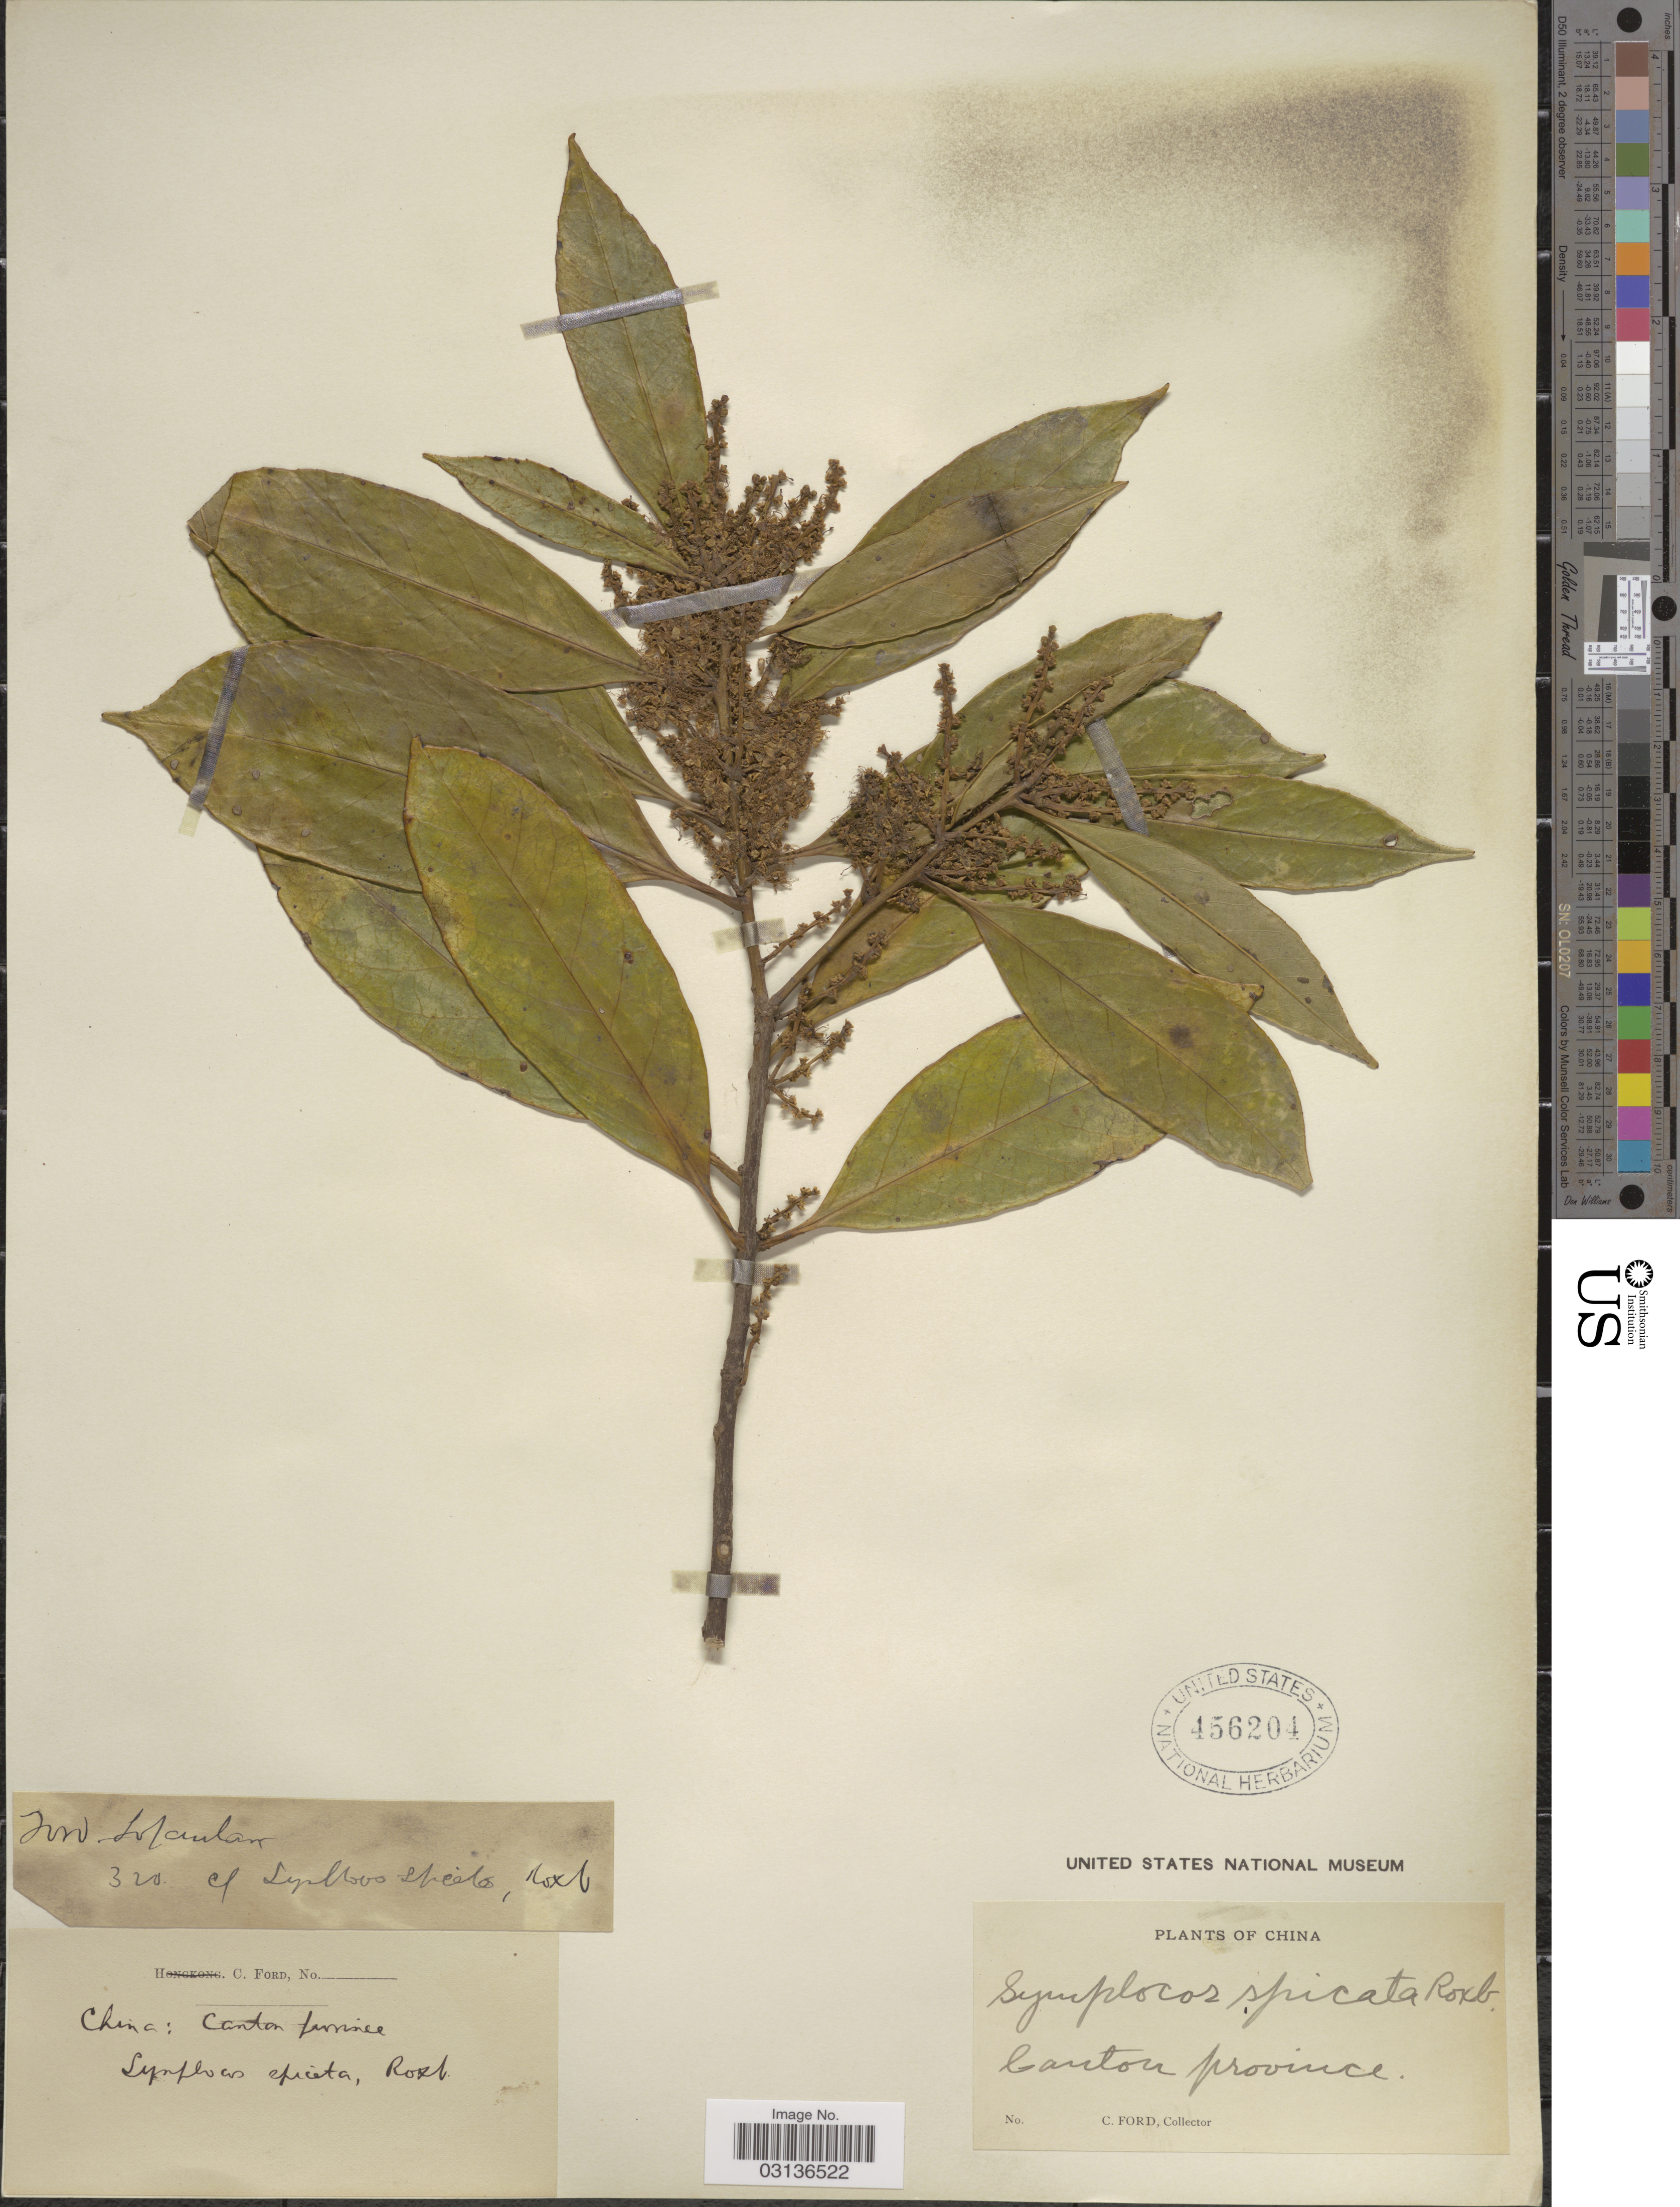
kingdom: Plantae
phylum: Tracheophyta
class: Magnoliopsida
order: Ericales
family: Symplocaceae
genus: Symplocos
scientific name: Symplocos cochinchinensis subsp. laurina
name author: (Retz.) Noot.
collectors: C. Ford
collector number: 320?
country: China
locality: Canton province.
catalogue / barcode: US 456204